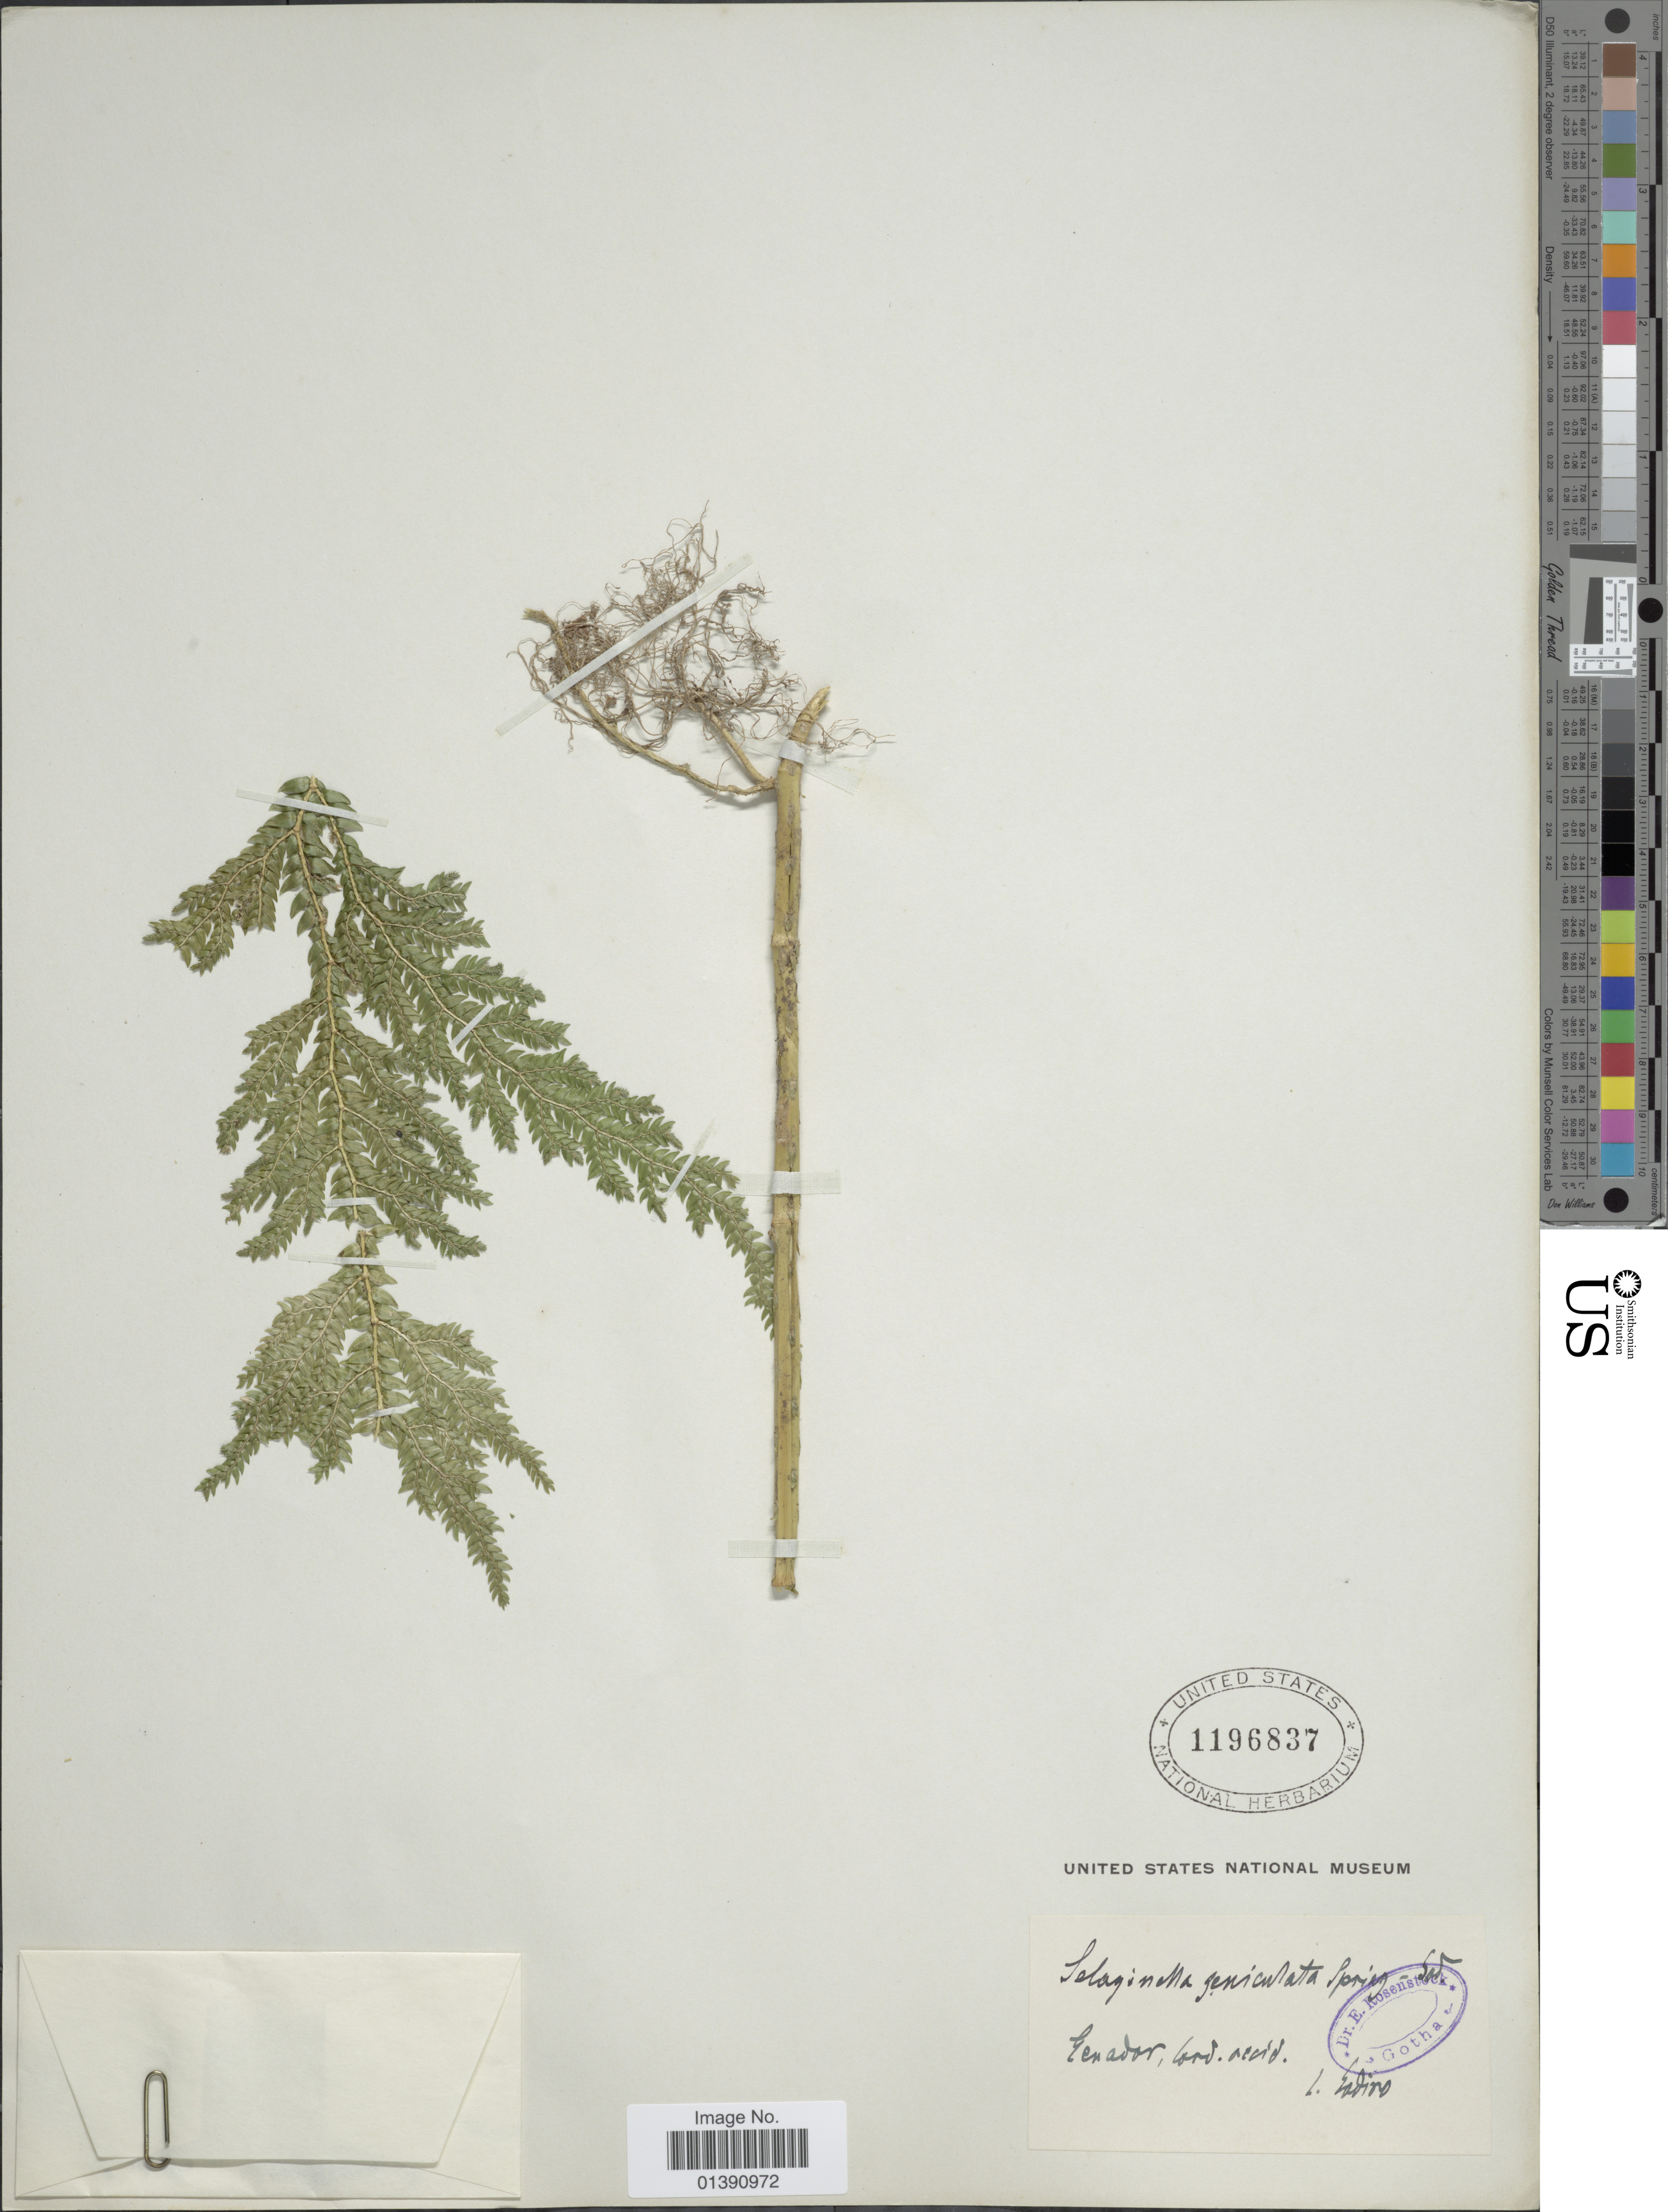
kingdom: Plantae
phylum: Tracheophyta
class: Lycopodiopsida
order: Selaginellales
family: Selaginellaceae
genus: Selaginella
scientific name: Selaginella geniculata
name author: (C. Presl) Spring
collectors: -. Eggers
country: Ecuador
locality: Cord. Occid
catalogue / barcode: US 1196837